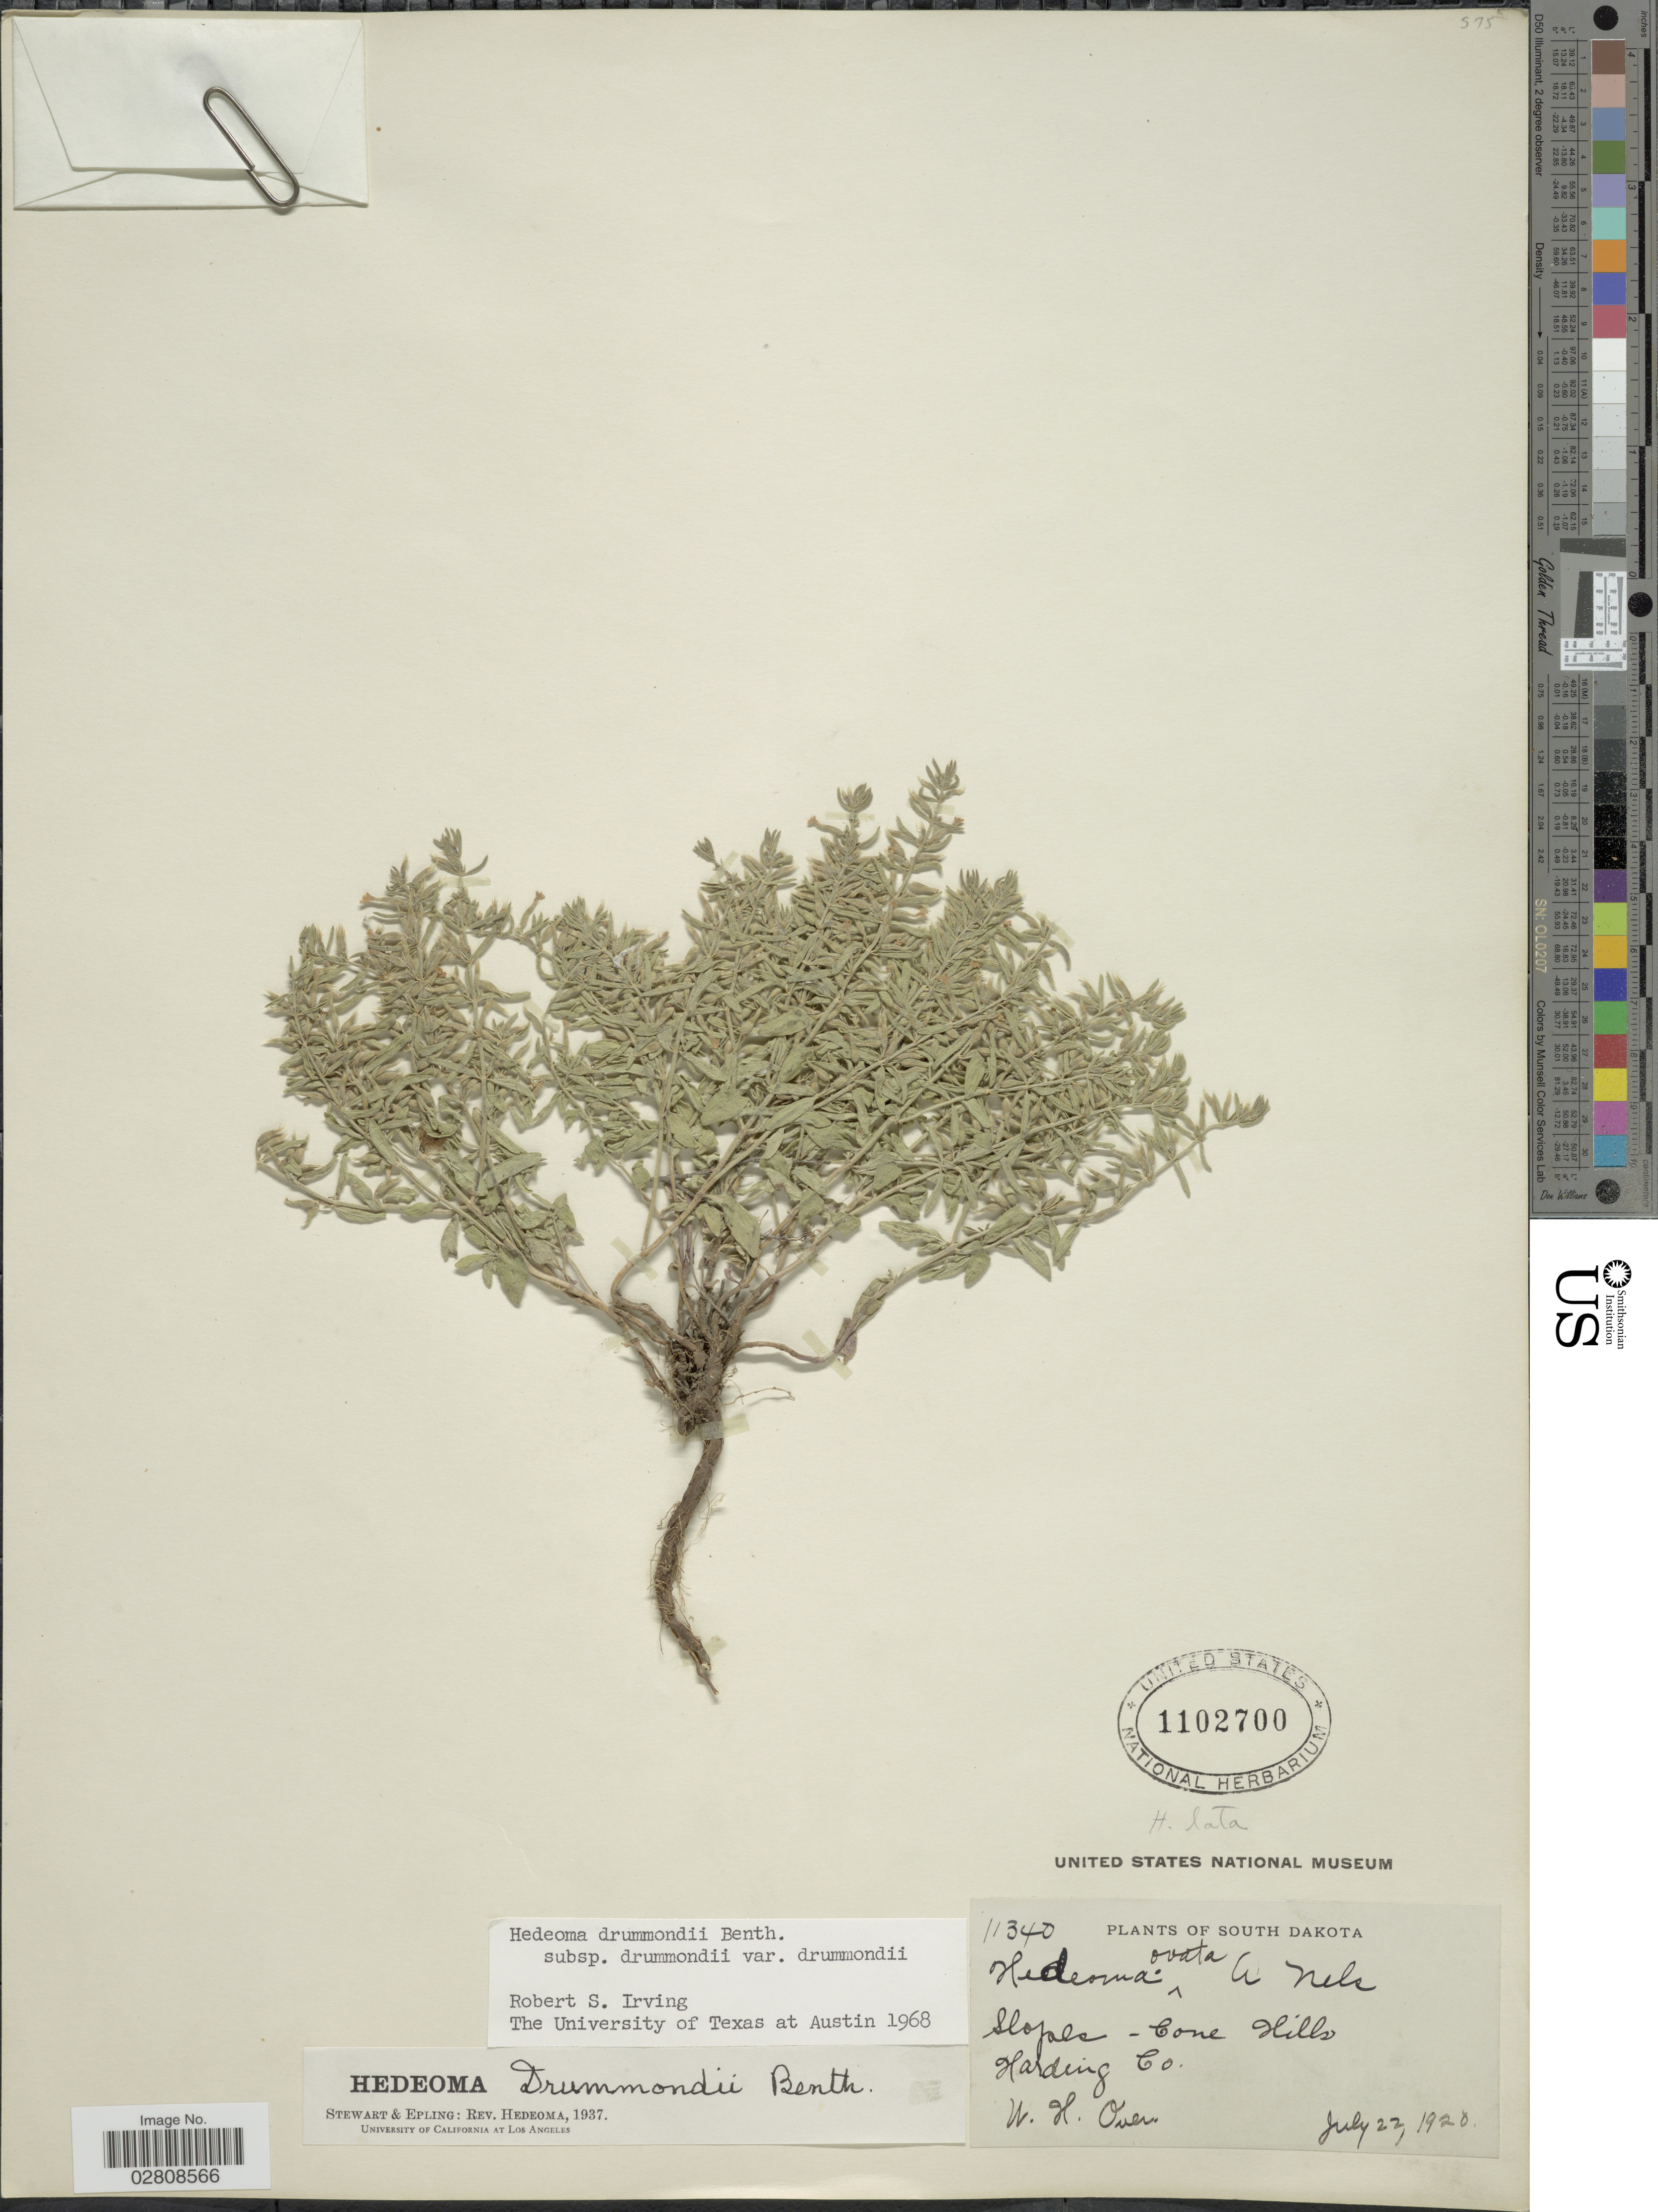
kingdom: Plantae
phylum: Tracheophyta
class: Magnoliopsida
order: Lamiales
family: Lamiaceae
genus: Hedeoma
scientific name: Hedeoma drummondii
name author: Benth.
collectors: W. Over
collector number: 11340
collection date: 1920-07-22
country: United States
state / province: South Dakota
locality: Slopes- Cone Hills. Harding Co.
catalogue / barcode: US 1102700